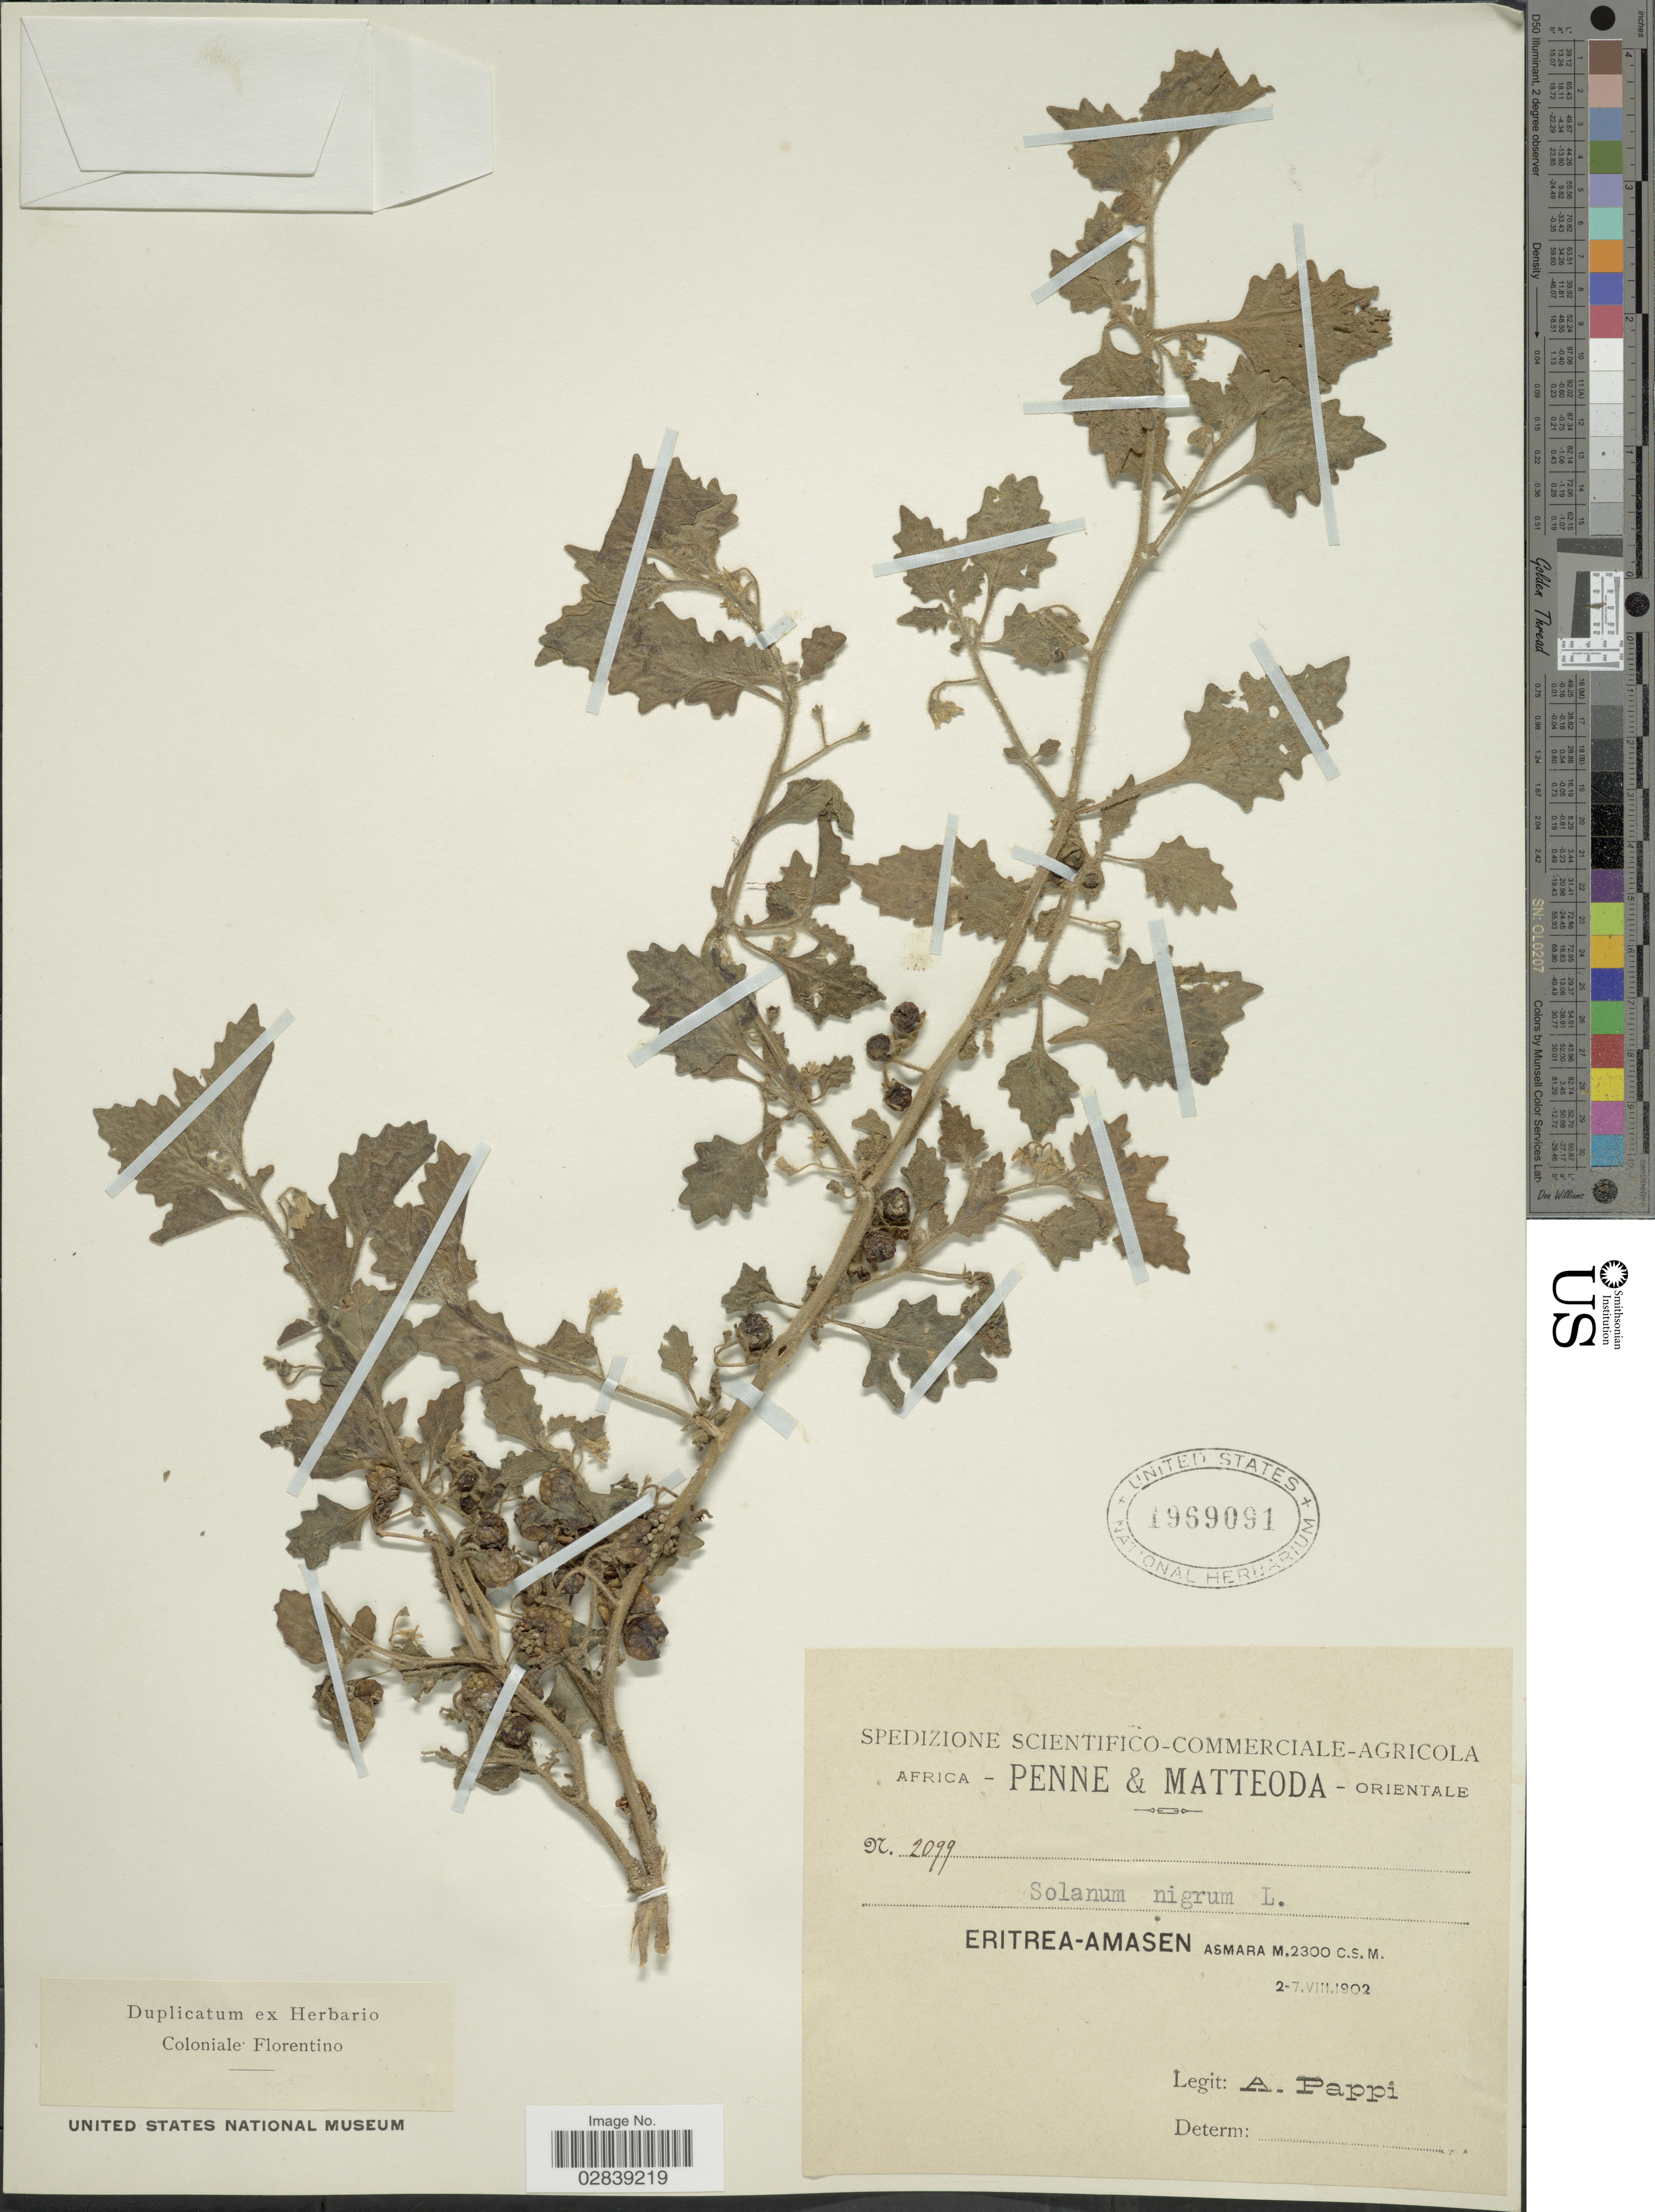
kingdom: Plantae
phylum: Tracheophyta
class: Magnoliopsida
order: Solanales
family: Solanaceae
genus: Solanum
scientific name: Solanum nigrum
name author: L.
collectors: A. Pappi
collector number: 2099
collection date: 1902-08-02/1902-08-07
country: Eritrea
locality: Penne & Matteoda - orientale. Eritrea-Amasen. Asmara.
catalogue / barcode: US 1969091